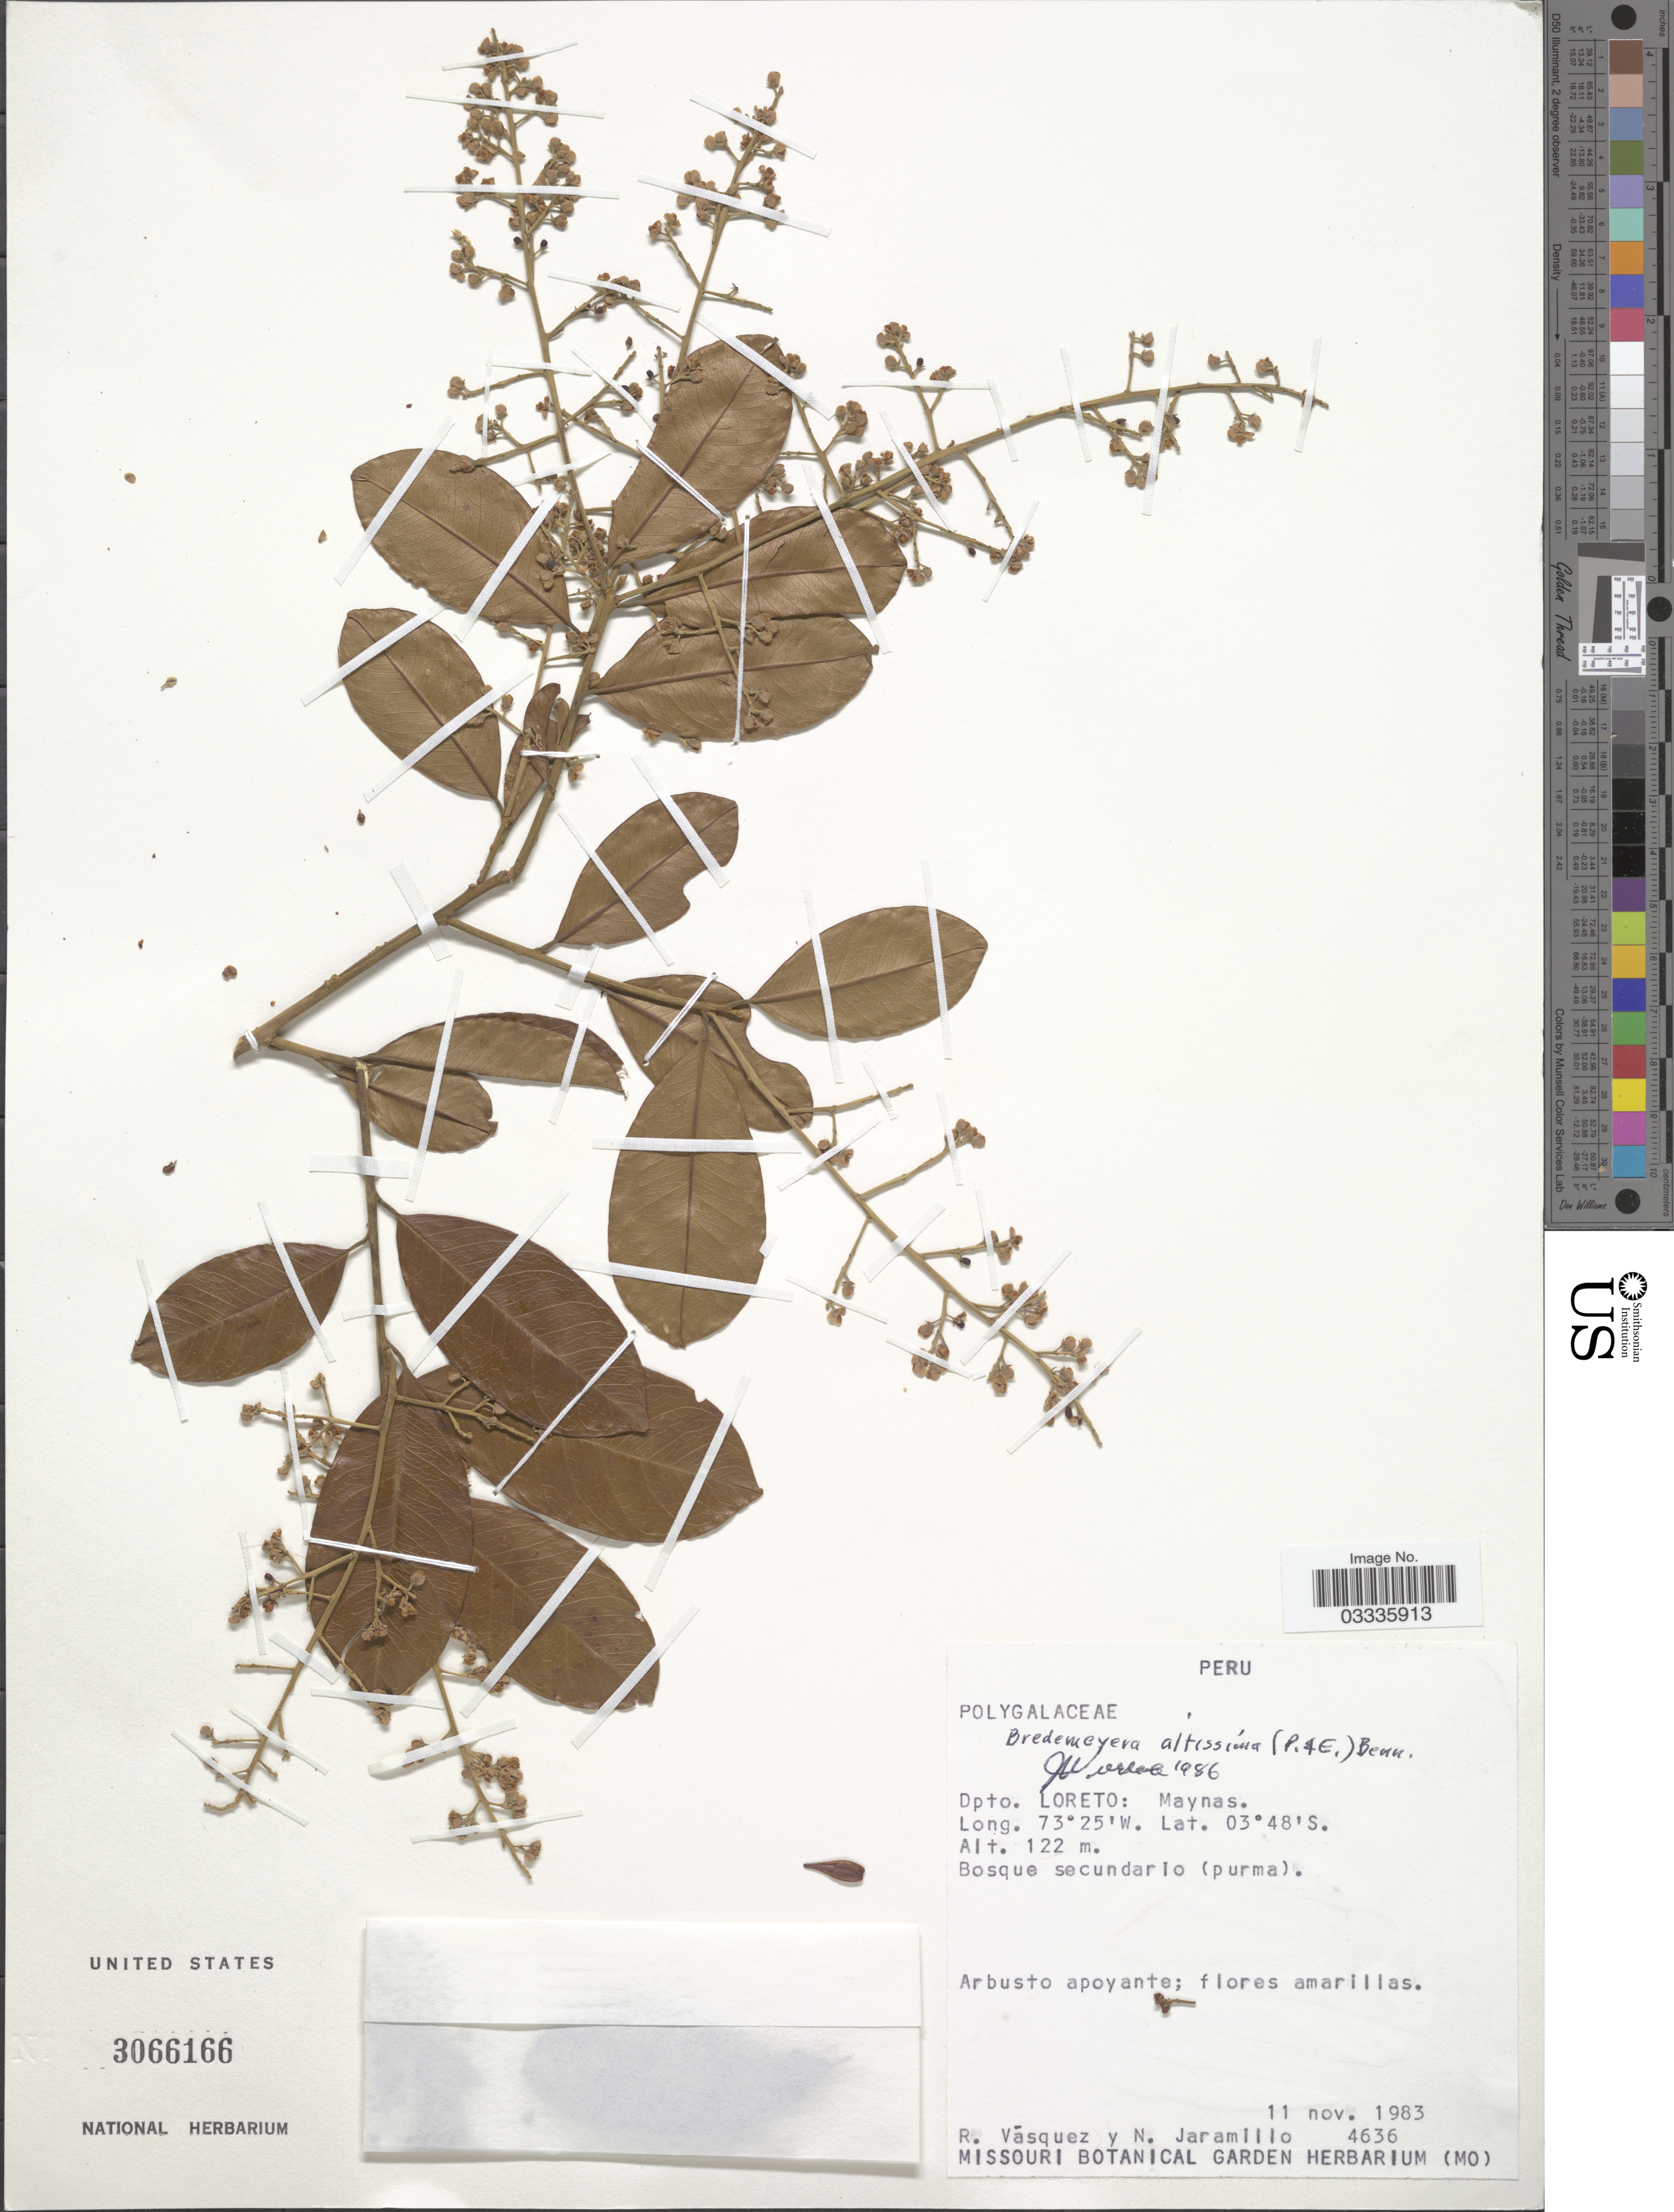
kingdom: Plantae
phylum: Tracheophyta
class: Magnoliopsida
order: Fabales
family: Polygalaceae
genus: Bredemeyera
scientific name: Bredemeyera altissima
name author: (Poepp.) A.W. Benn.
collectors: R. Vásquez & N. Jaramillo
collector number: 4636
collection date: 1983-11-11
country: Peru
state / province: Loreto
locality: Dpto. Loreto: Maynas.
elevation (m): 122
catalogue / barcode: US 3066166